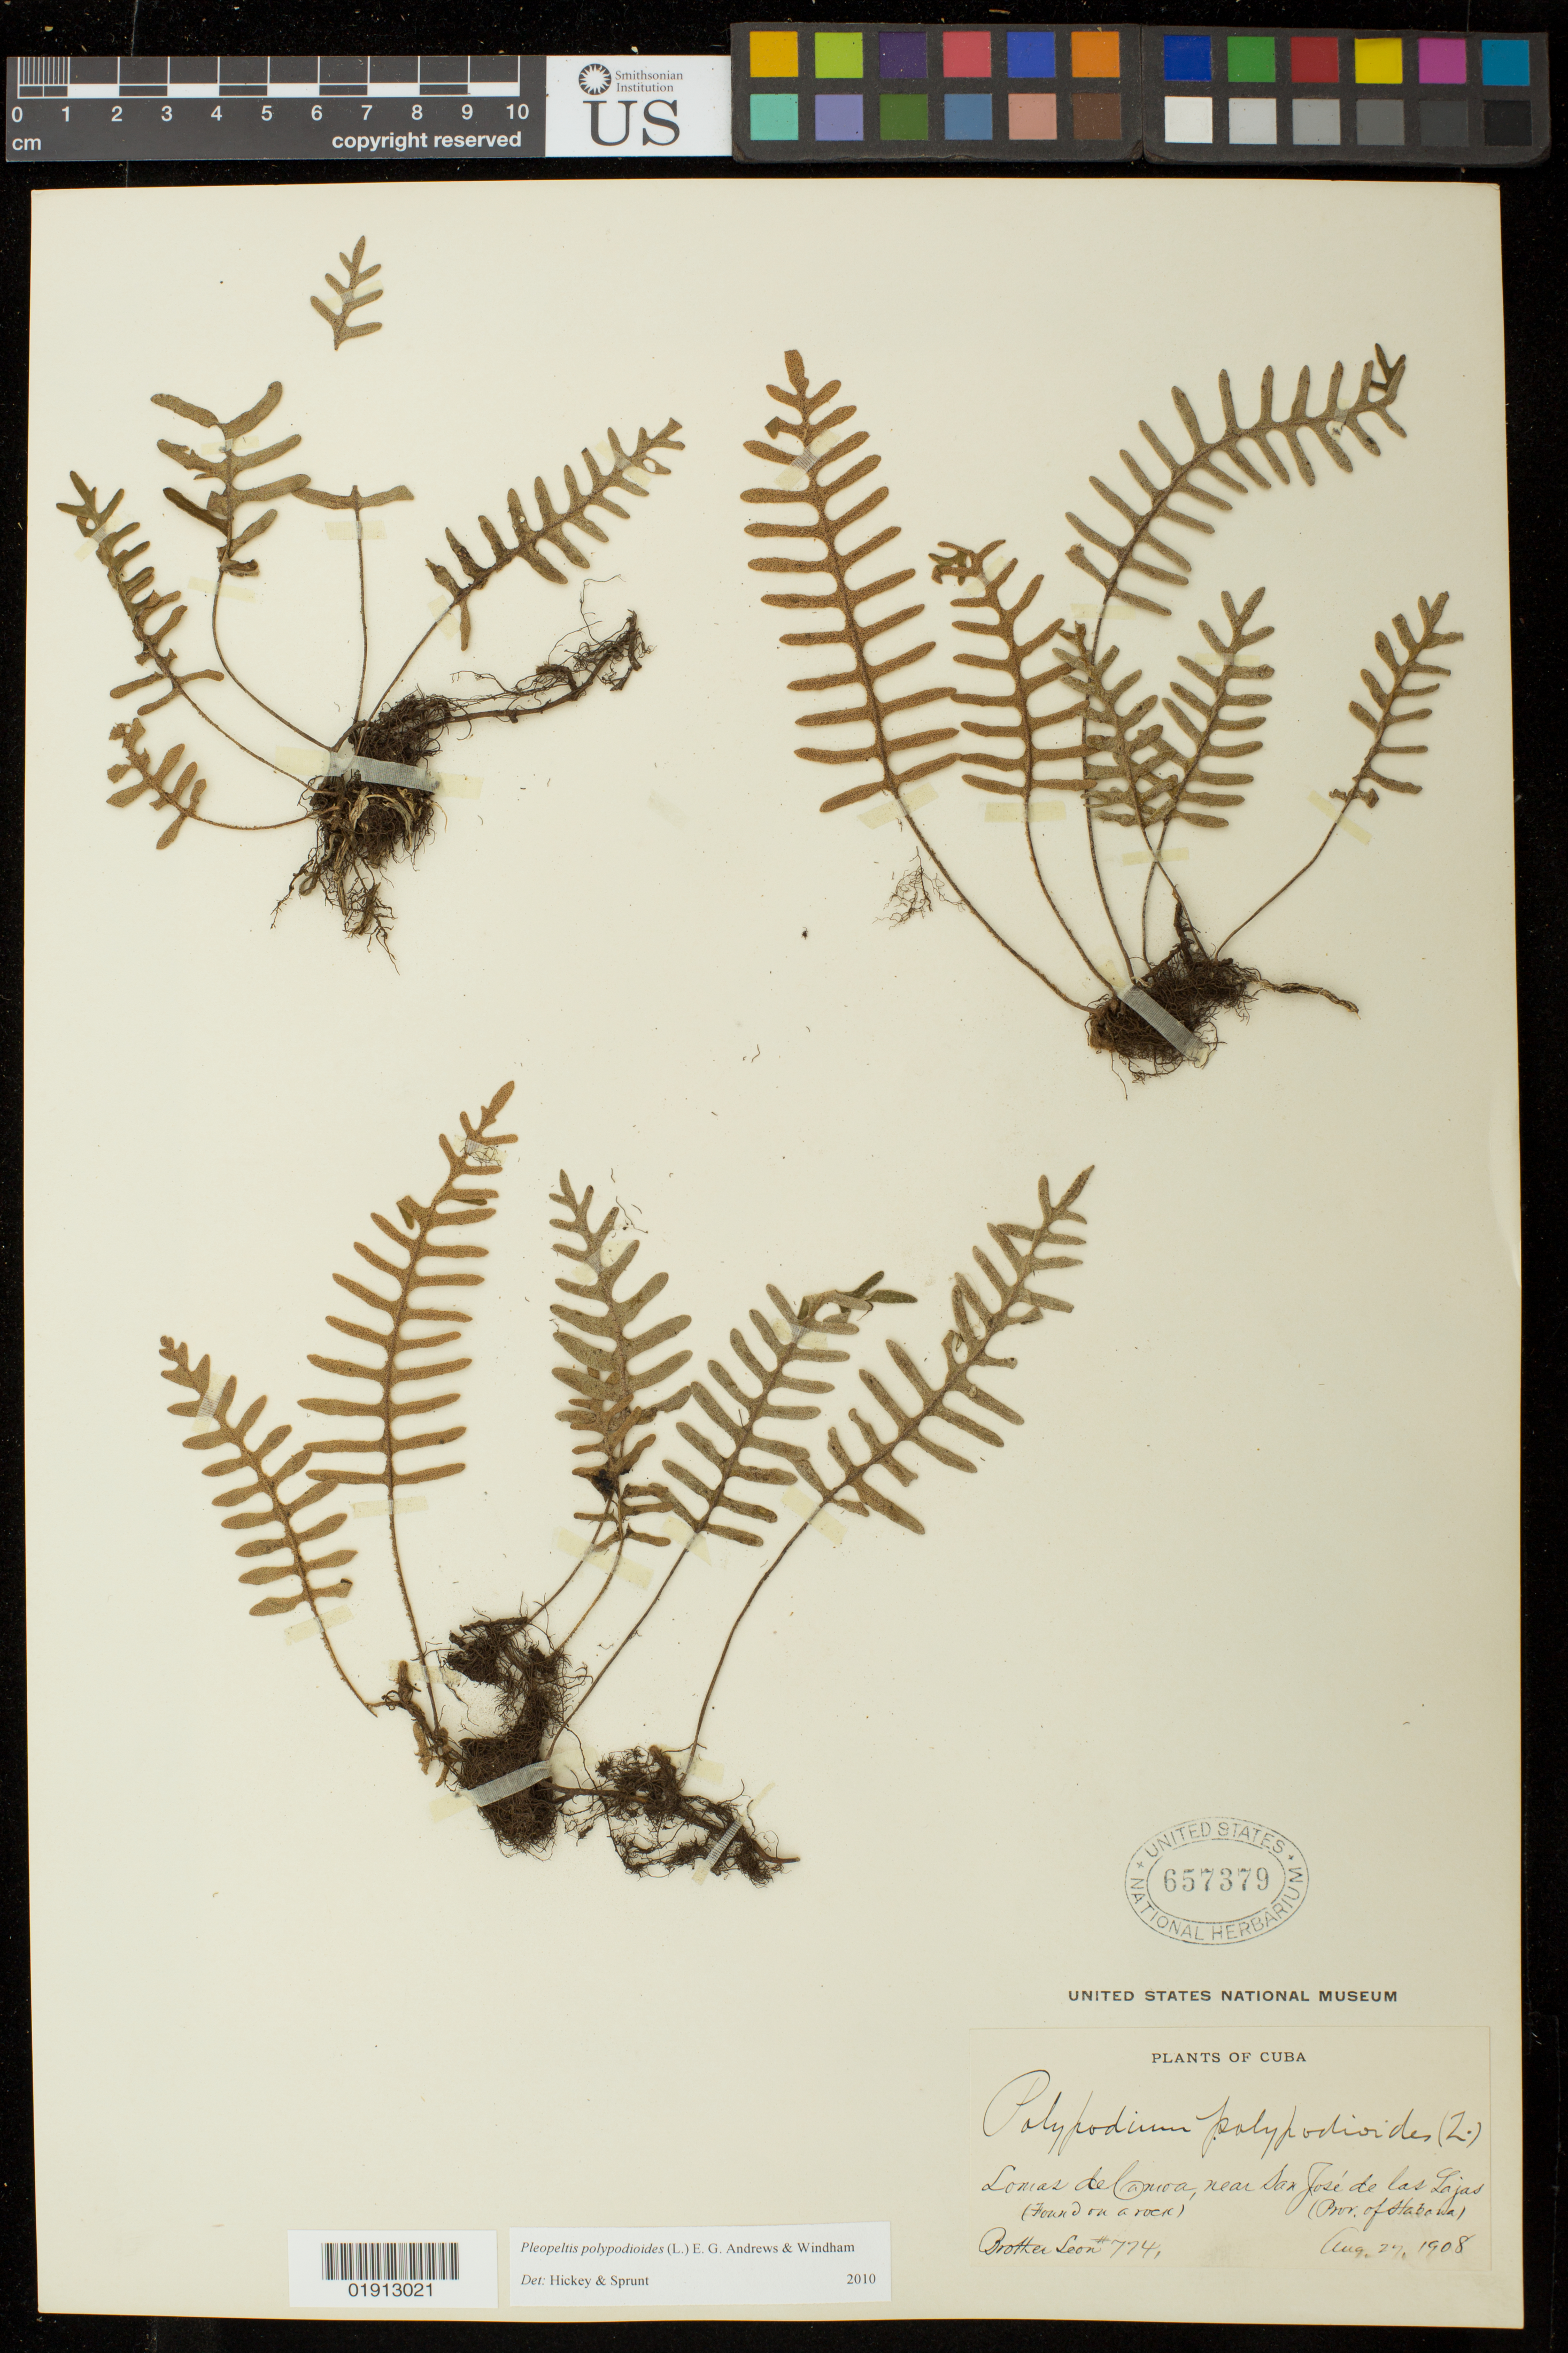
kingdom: Plantae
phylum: Tracheophyta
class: Polypodiopsida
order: Polypodiales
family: Polypodiaceae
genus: Pleopeltis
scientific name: Pleopeltis polypodioides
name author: (L.) E.G. Andrews & Windham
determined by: Hickey, R. J.; Sprunt, S. V.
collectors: Bro. León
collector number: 774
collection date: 1908-08-27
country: Cuba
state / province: La Habana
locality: Lomas del Camoa, near San Jose de las Lajas (Prov. of Habana)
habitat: Found on a rock.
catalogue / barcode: US 657379